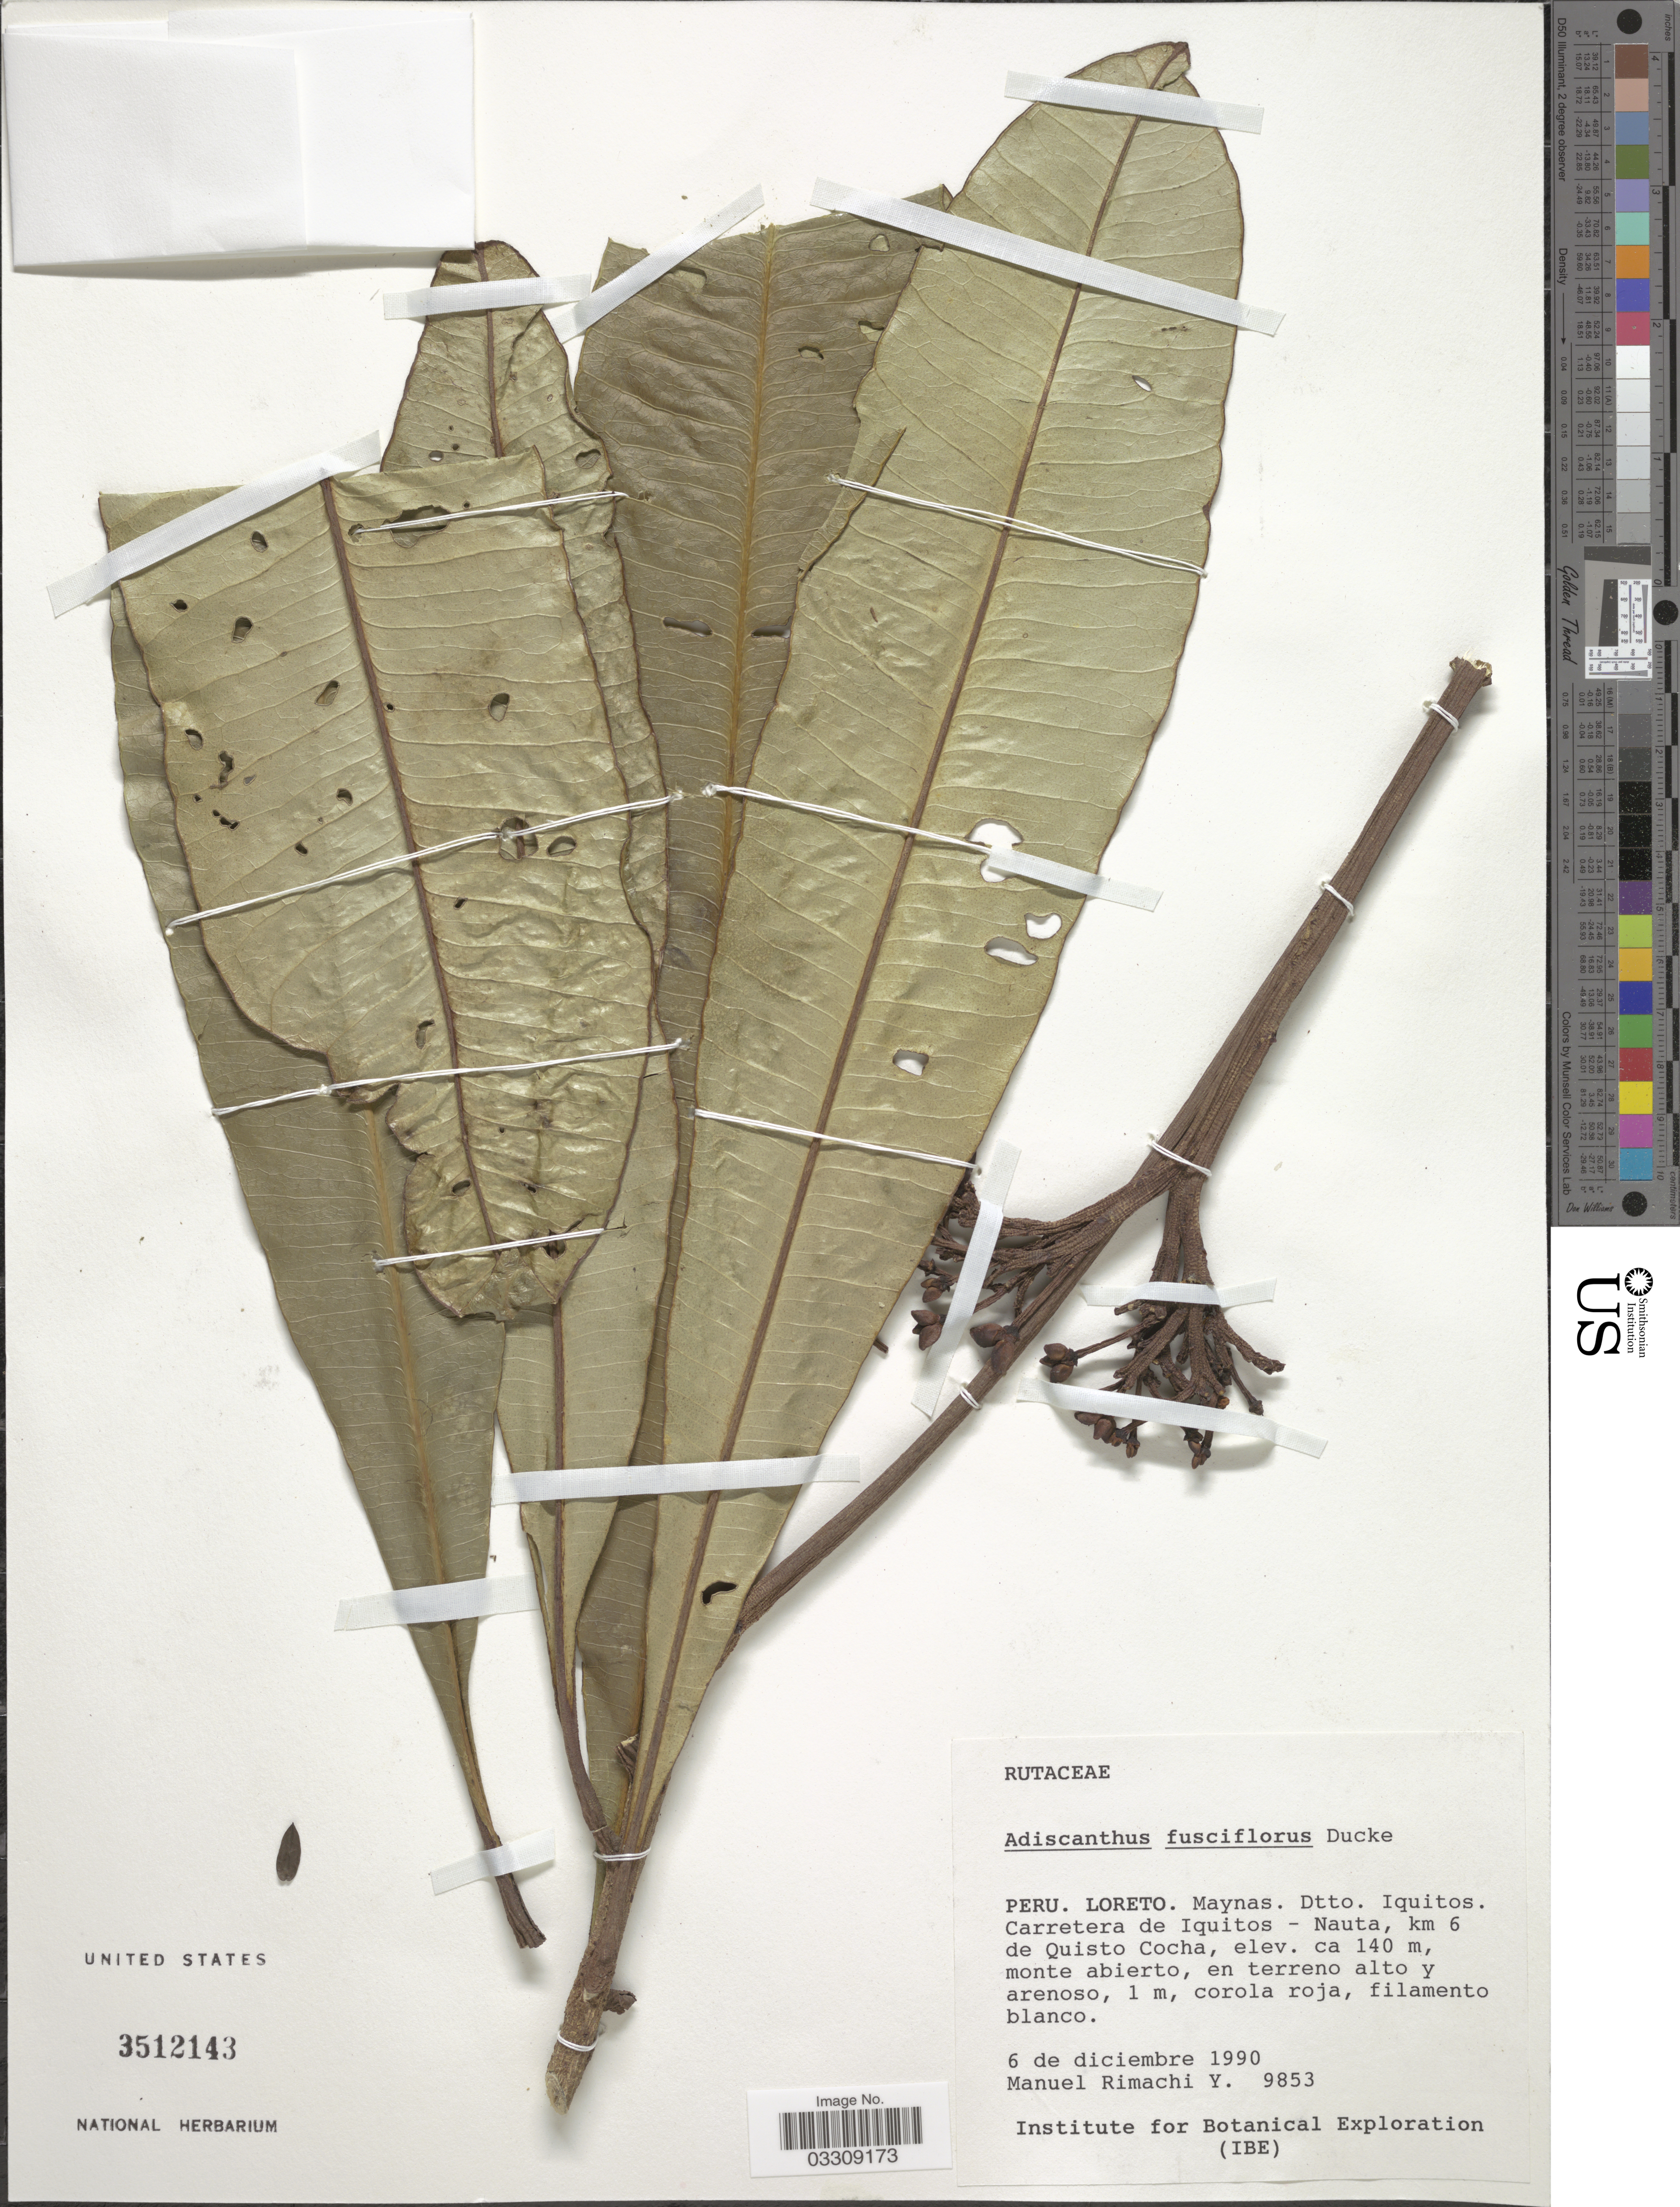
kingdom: Plantae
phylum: Tracheophyta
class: Magnoliopsida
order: Sapindales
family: Rutaceae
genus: Adiscanthus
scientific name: Adiscanthus fusciflorus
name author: Ducke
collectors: M. Rimachi Y.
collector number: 9853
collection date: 1990-12-06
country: Peru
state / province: Loreto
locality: Maynas. Dtto. Iquitos. Carretera Iquitos-Nauta, km 6 de Quisto Cocha.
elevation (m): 140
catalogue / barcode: US 3512143